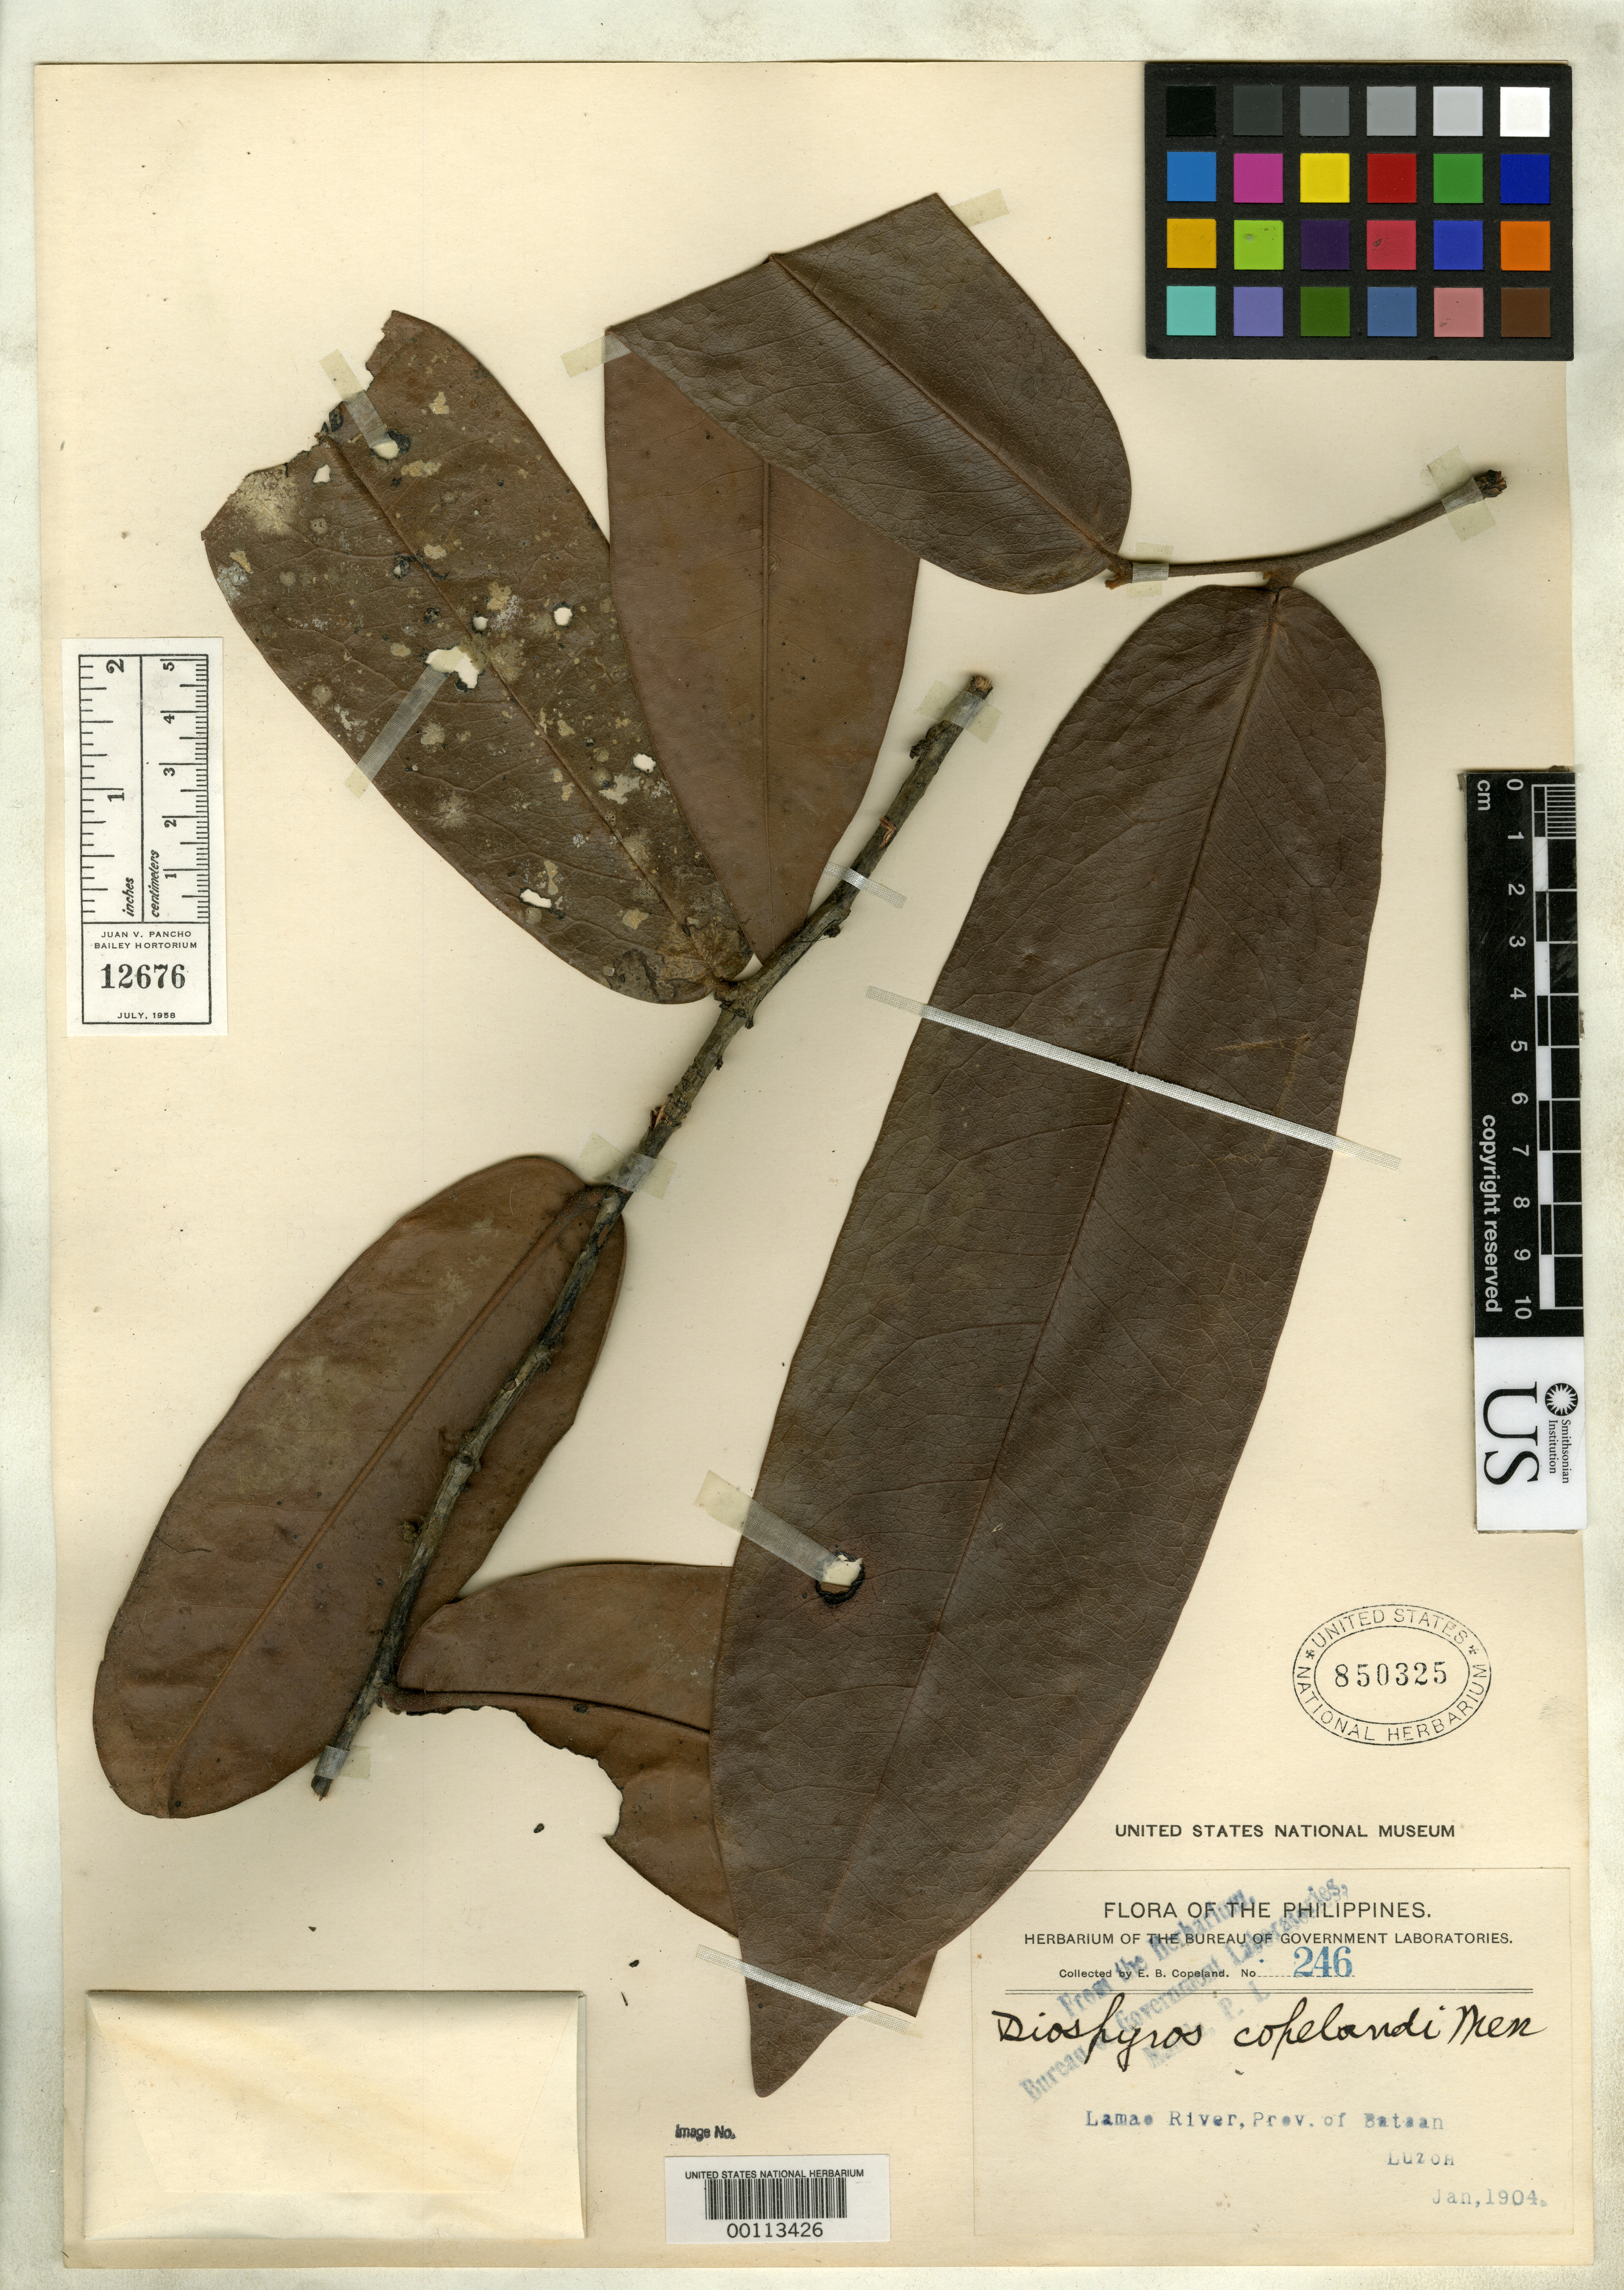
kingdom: Plantae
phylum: Tracheophyta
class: Magnoliopsida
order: Ericales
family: Ebenaceae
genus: Diospyros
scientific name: Diospyros copelandii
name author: Merr.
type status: Type Collection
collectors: E. B. Copeland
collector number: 246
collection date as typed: Jan 1904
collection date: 1904-01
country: Philippines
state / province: Central Luzon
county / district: Bataan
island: Luzon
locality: Lamao River, Prov. of Bataan. Luzon.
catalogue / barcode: US 850325